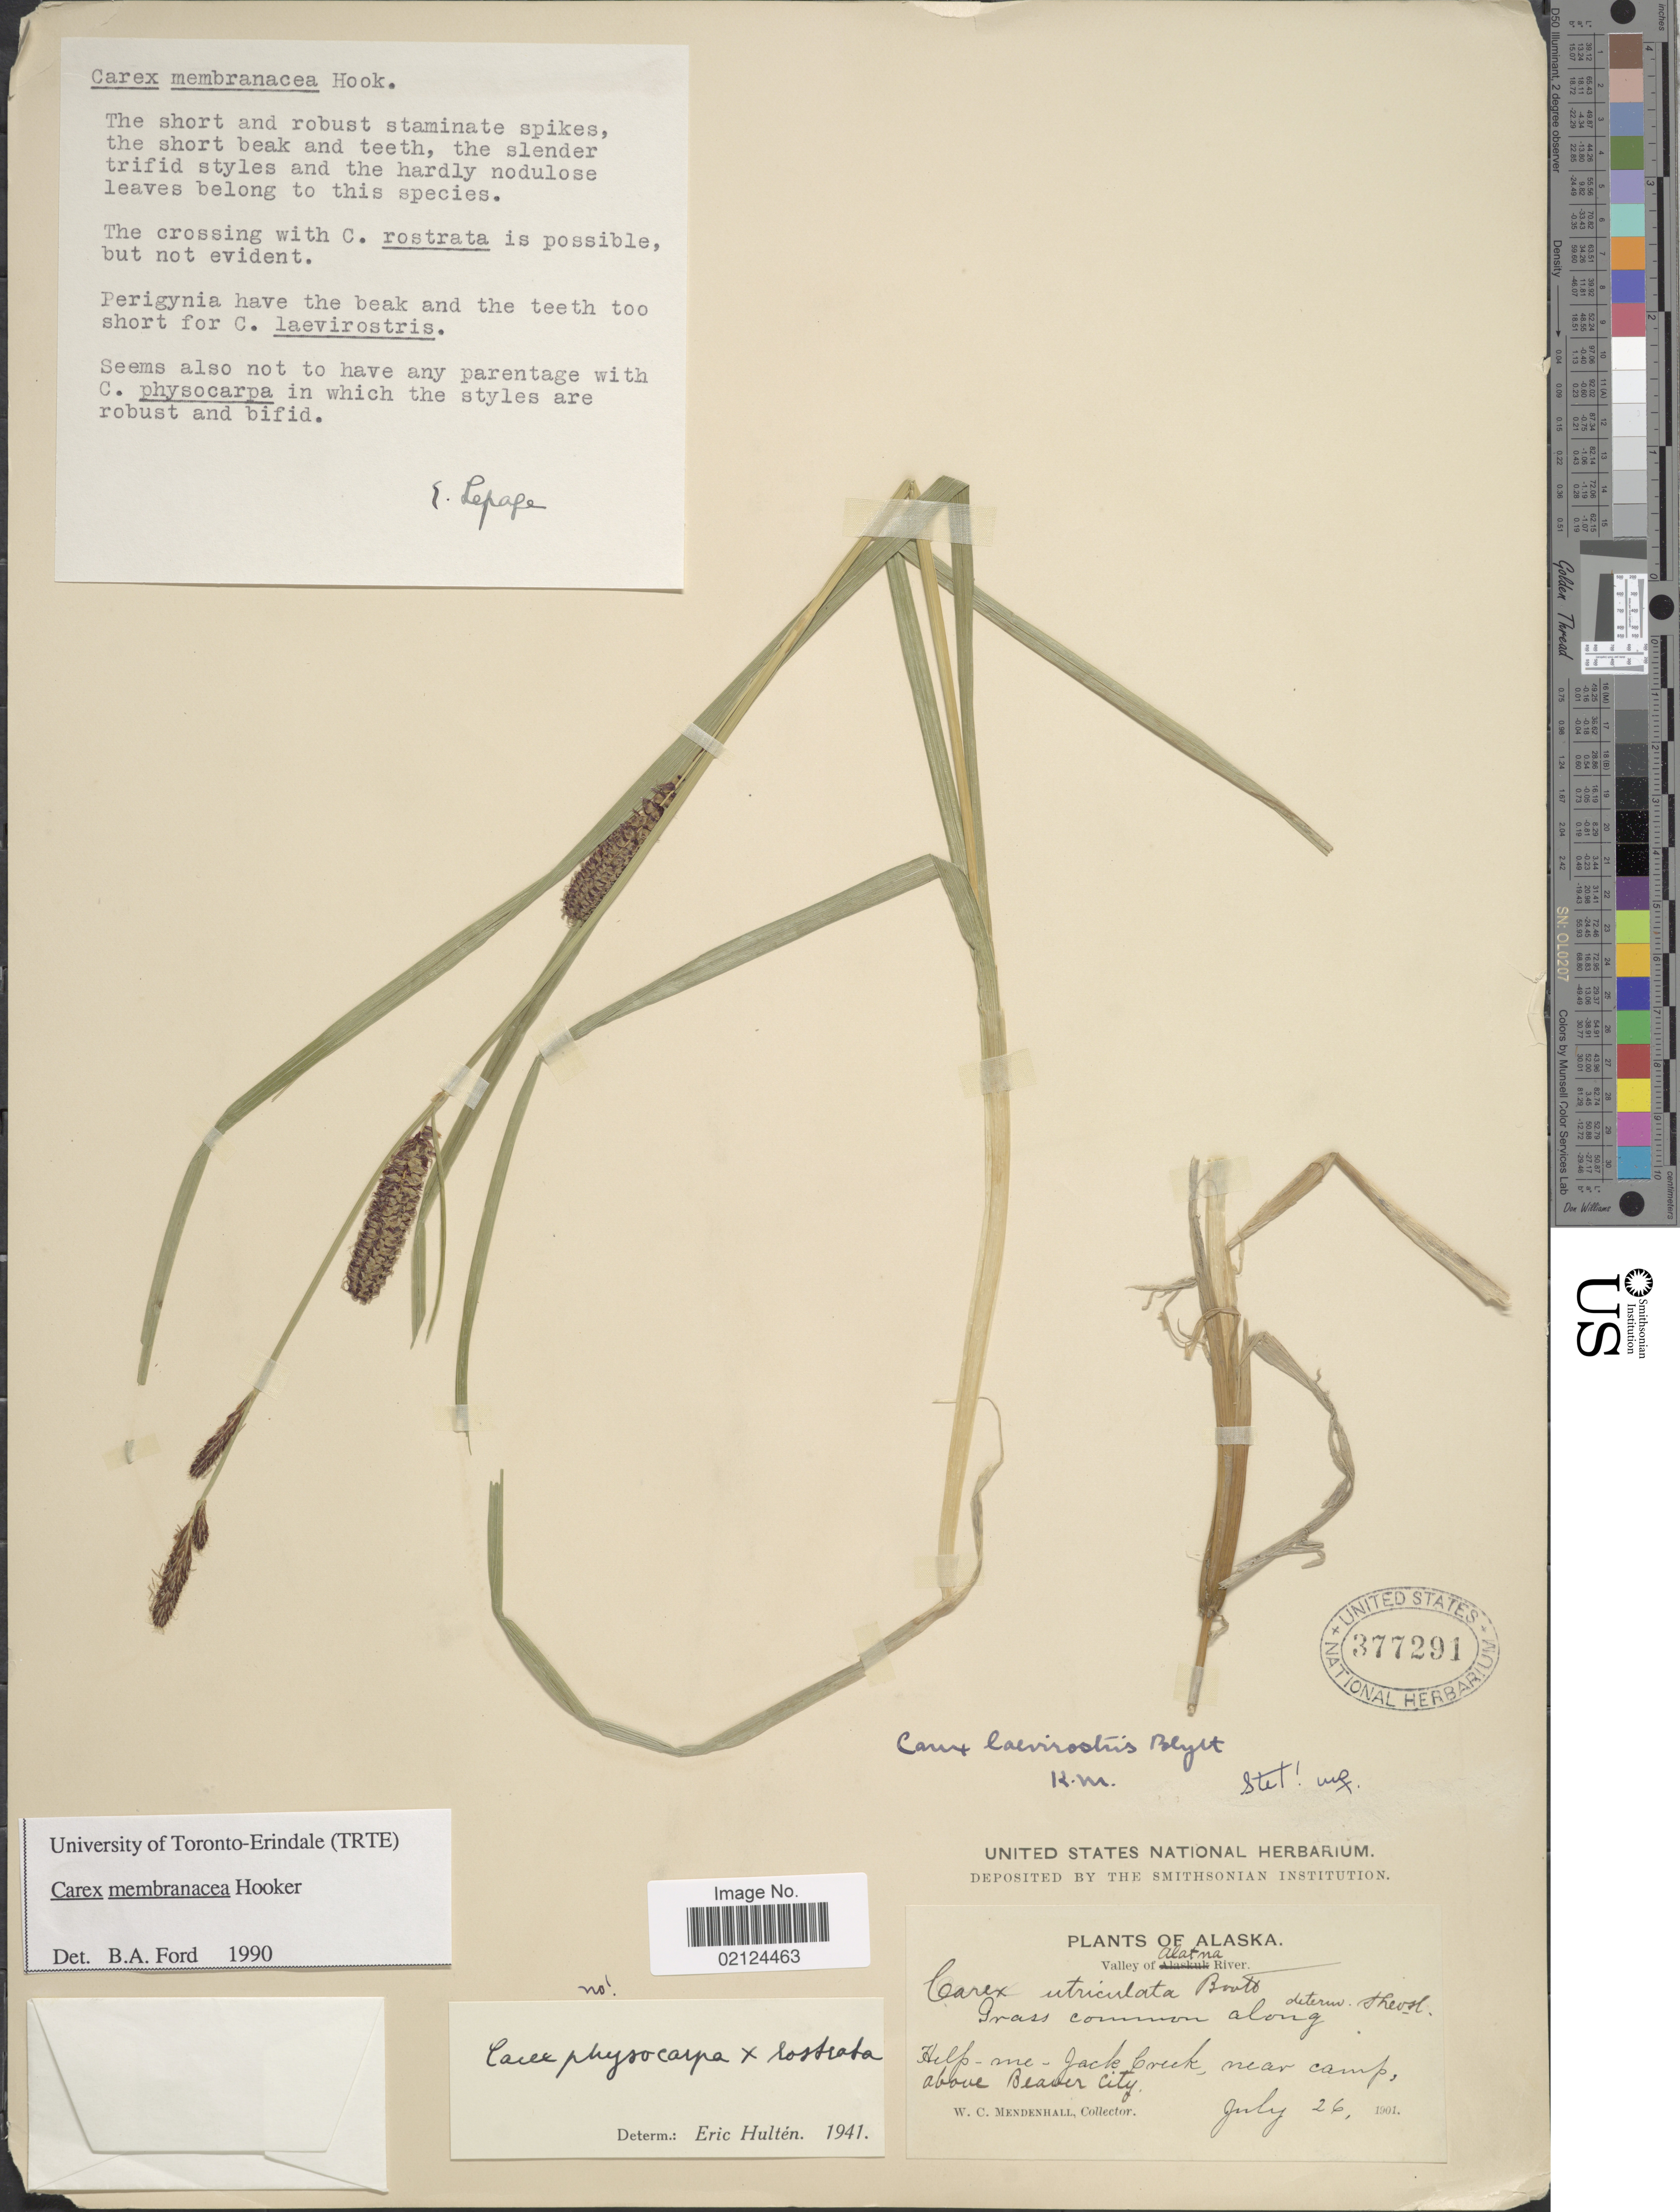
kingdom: Plantae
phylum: Tracheophyta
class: Liliopsida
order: Poales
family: Cyperaceae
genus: Carex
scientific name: Carex membranacea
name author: Hook.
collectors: W. Mendenhall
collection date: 1901-07-26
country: United States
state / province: Alaska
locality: Valley of Alatna River, Along Help-me-Jack Creek, near camp, Above Beaver City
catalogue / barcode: US 377291